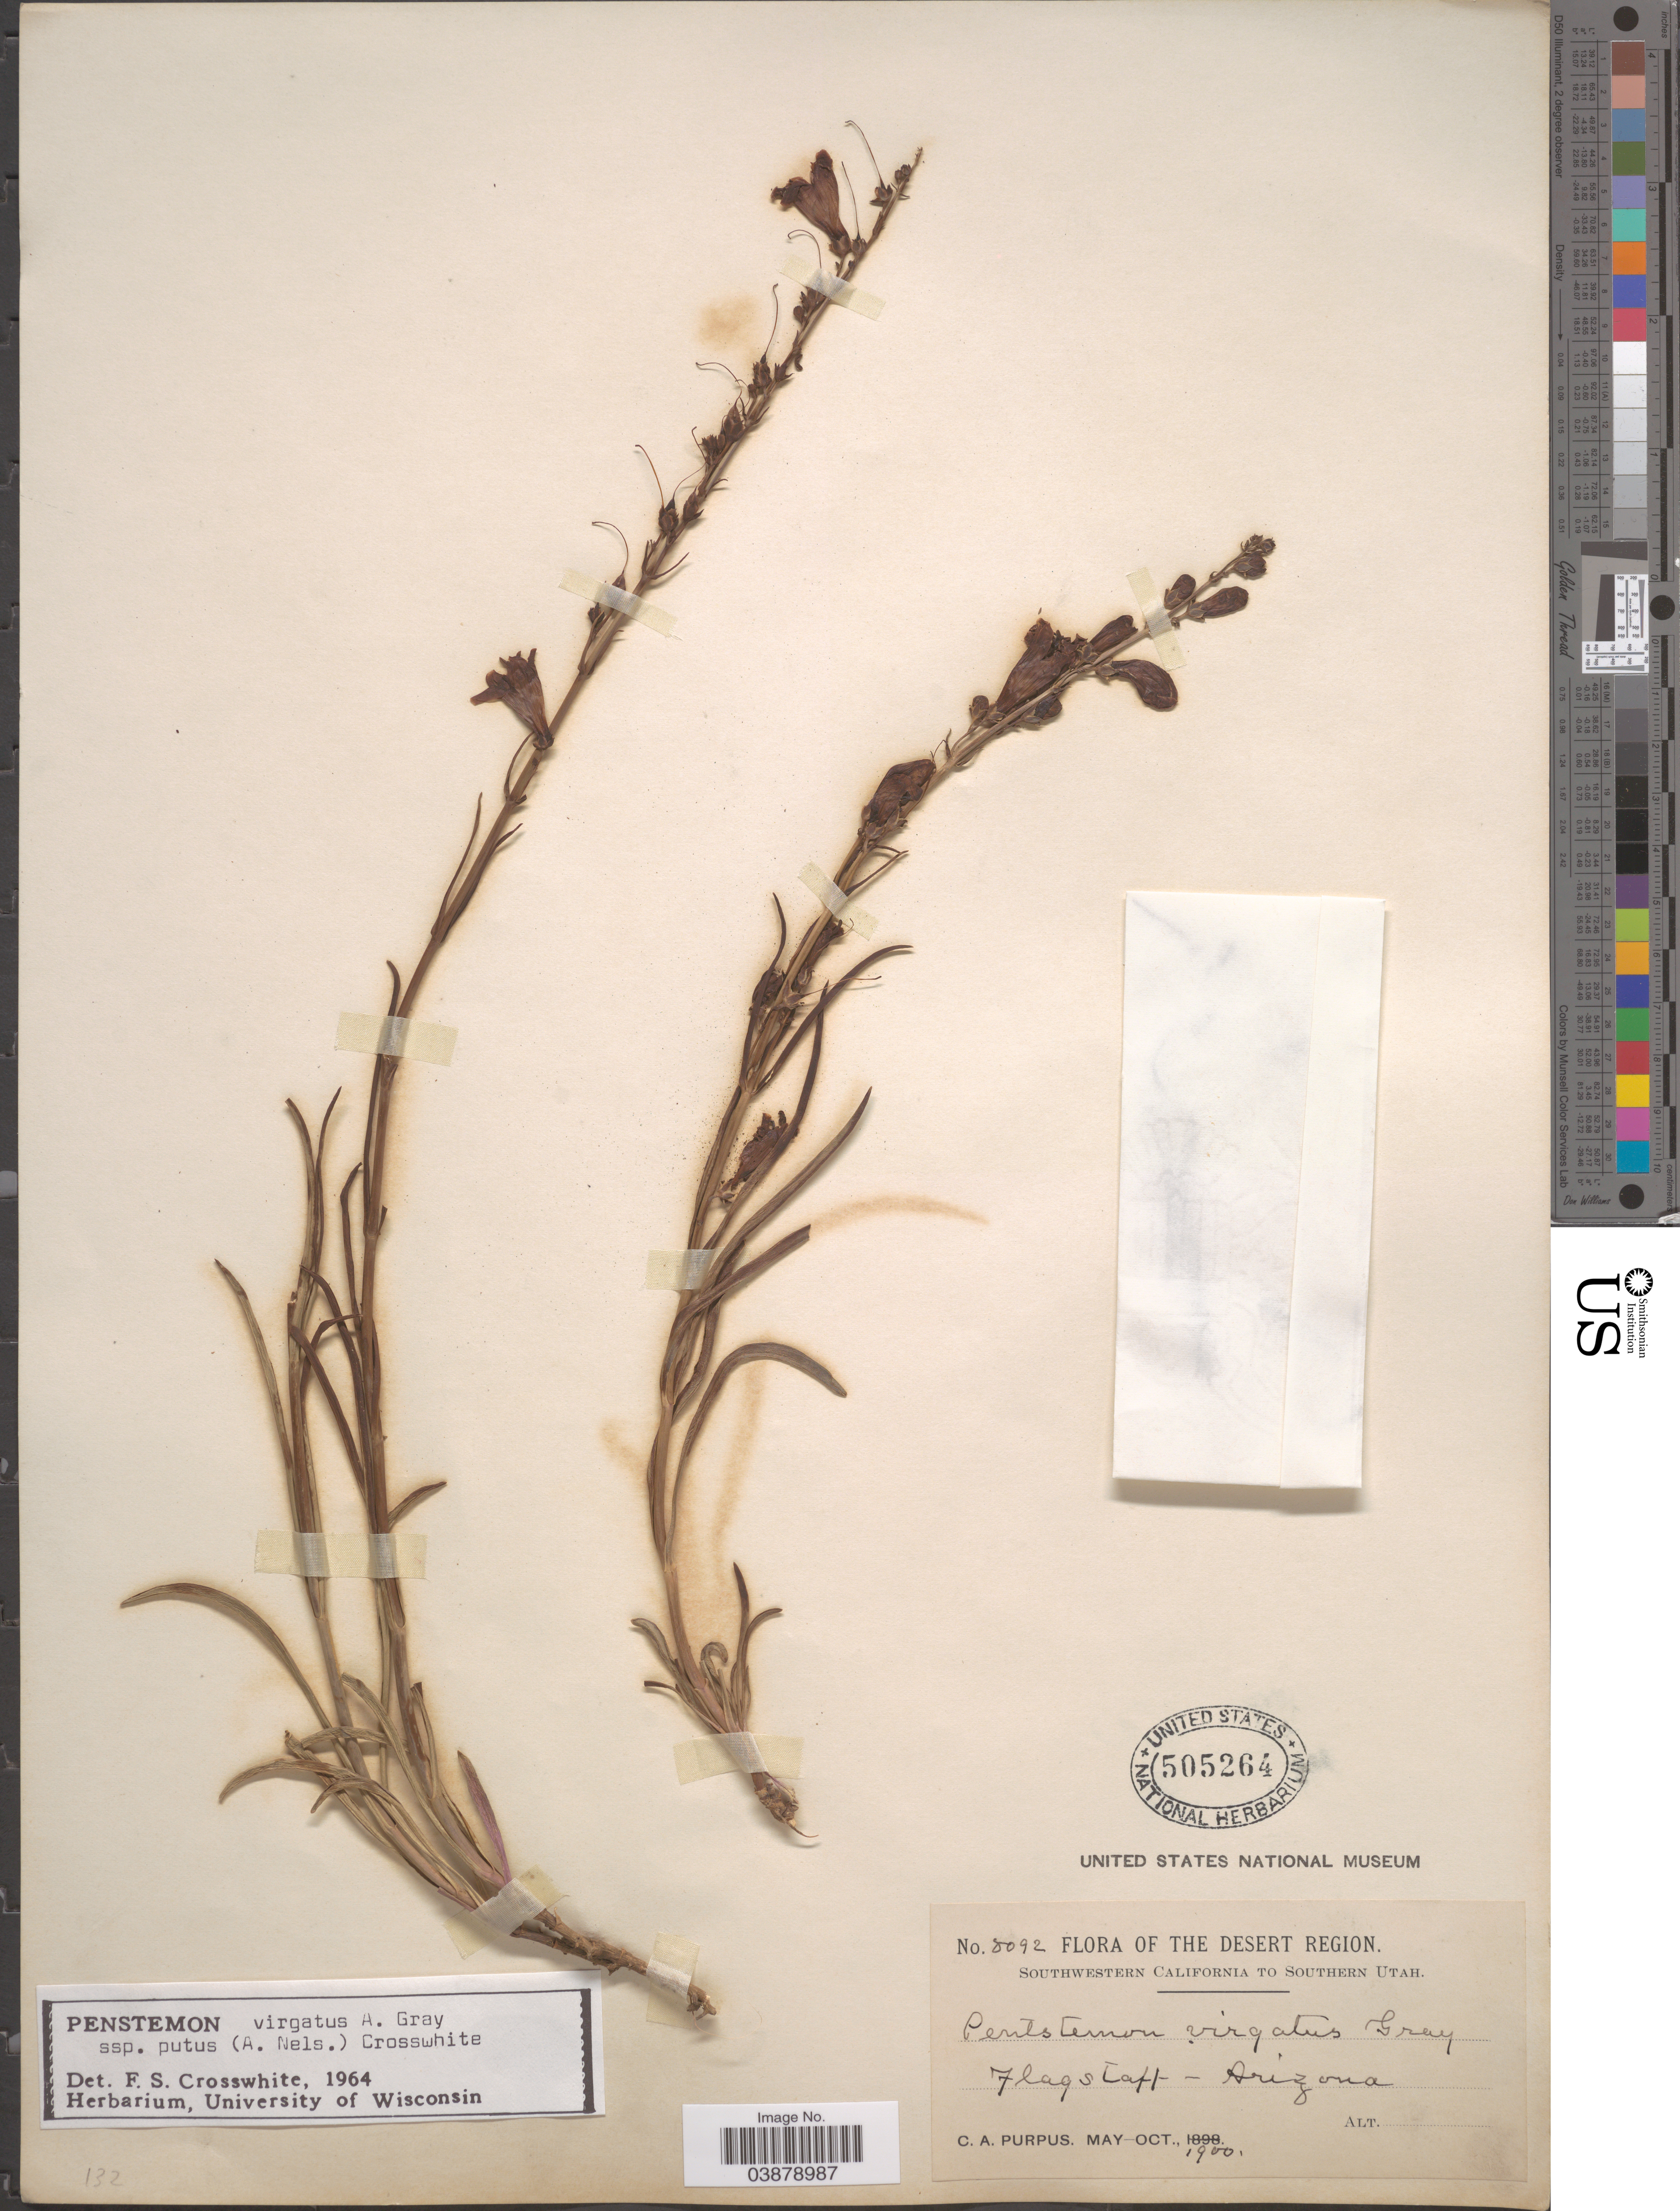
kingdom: Plantae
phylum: Tracheophyta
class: Magnoliopsida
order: Lamiales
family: Plantaginaceae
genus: Penstemon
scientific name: Penstemon virgatus subsp. putus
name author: (A. Nelson) Crosswh.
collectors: C. A. Purpus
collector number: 8092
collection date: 1900-05/1900-10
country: United States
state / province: Arizona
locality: The Desert Region. Flagstaff.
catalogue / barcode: US 505264